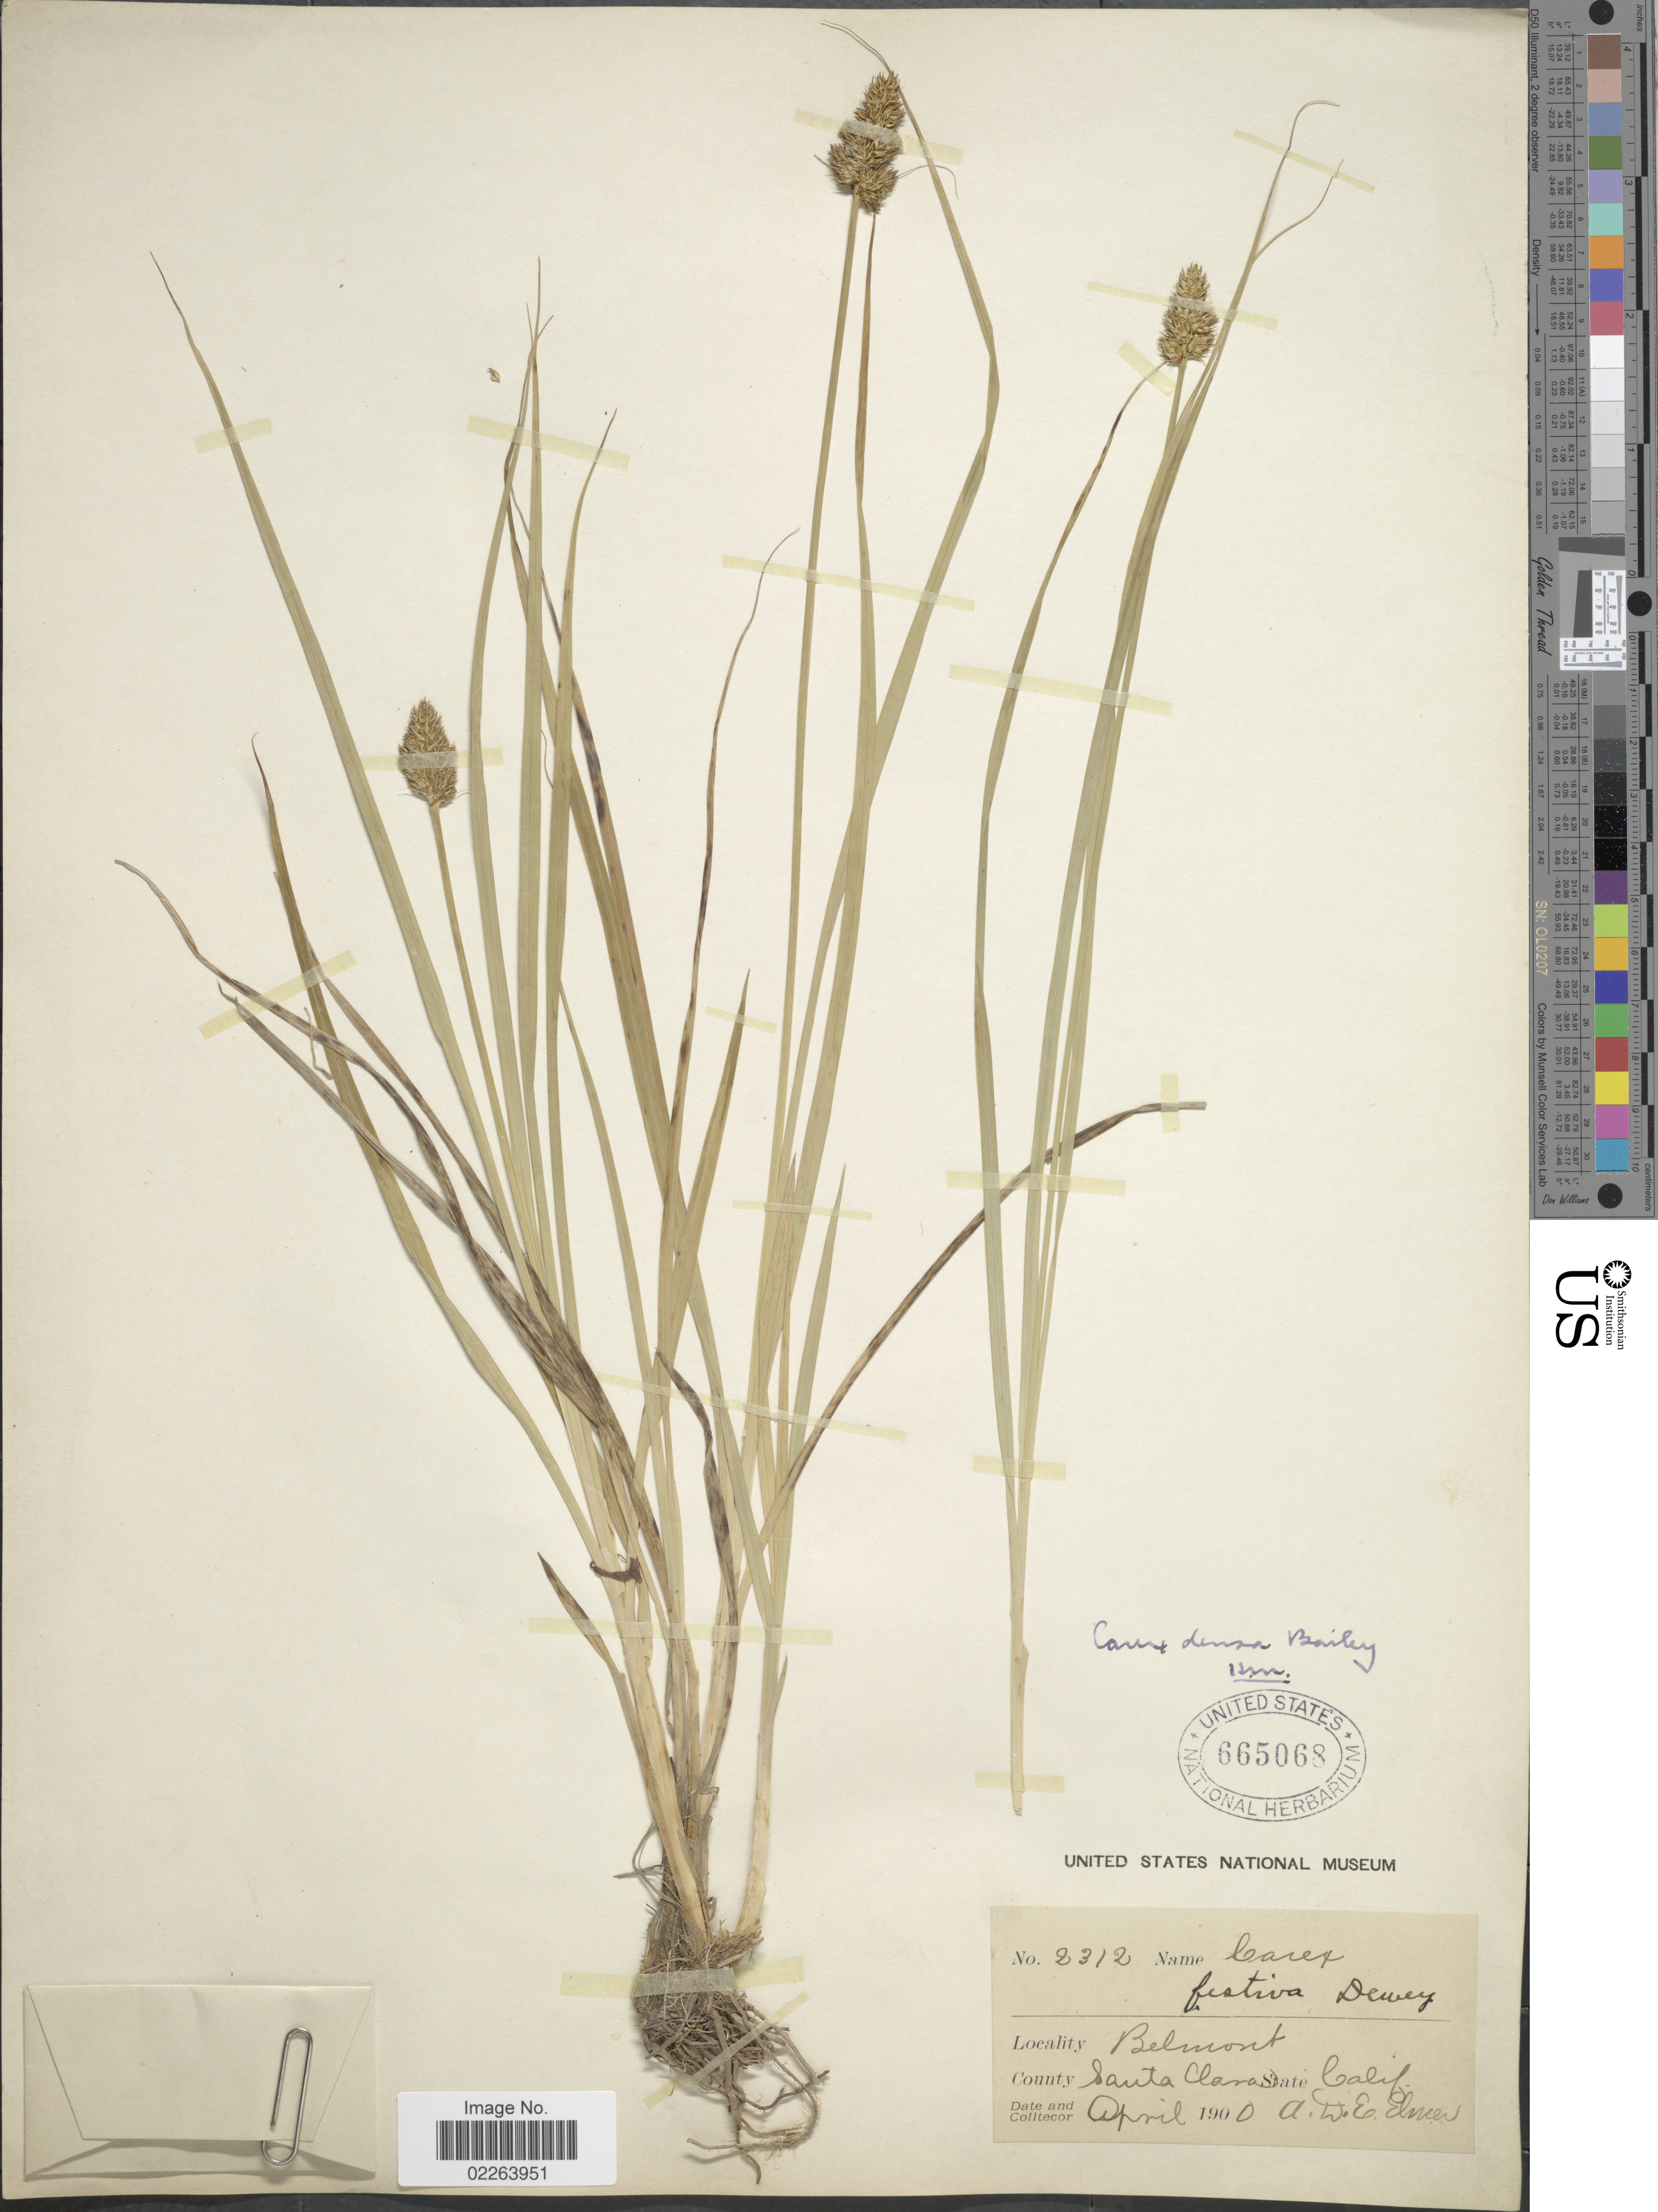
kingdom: Plantae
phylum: Tracheophyta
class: Liliopsida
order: Poales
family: Cyperaceae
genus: Carex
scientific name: Carex densa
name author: (L.H. Bailey) L.H. Bailey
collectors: A. D. E. Elmer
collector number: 2312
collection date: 1910-04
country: United States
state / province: California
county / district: Santa Clara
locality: Belmont, County Santa Clara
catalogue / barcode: US 665068